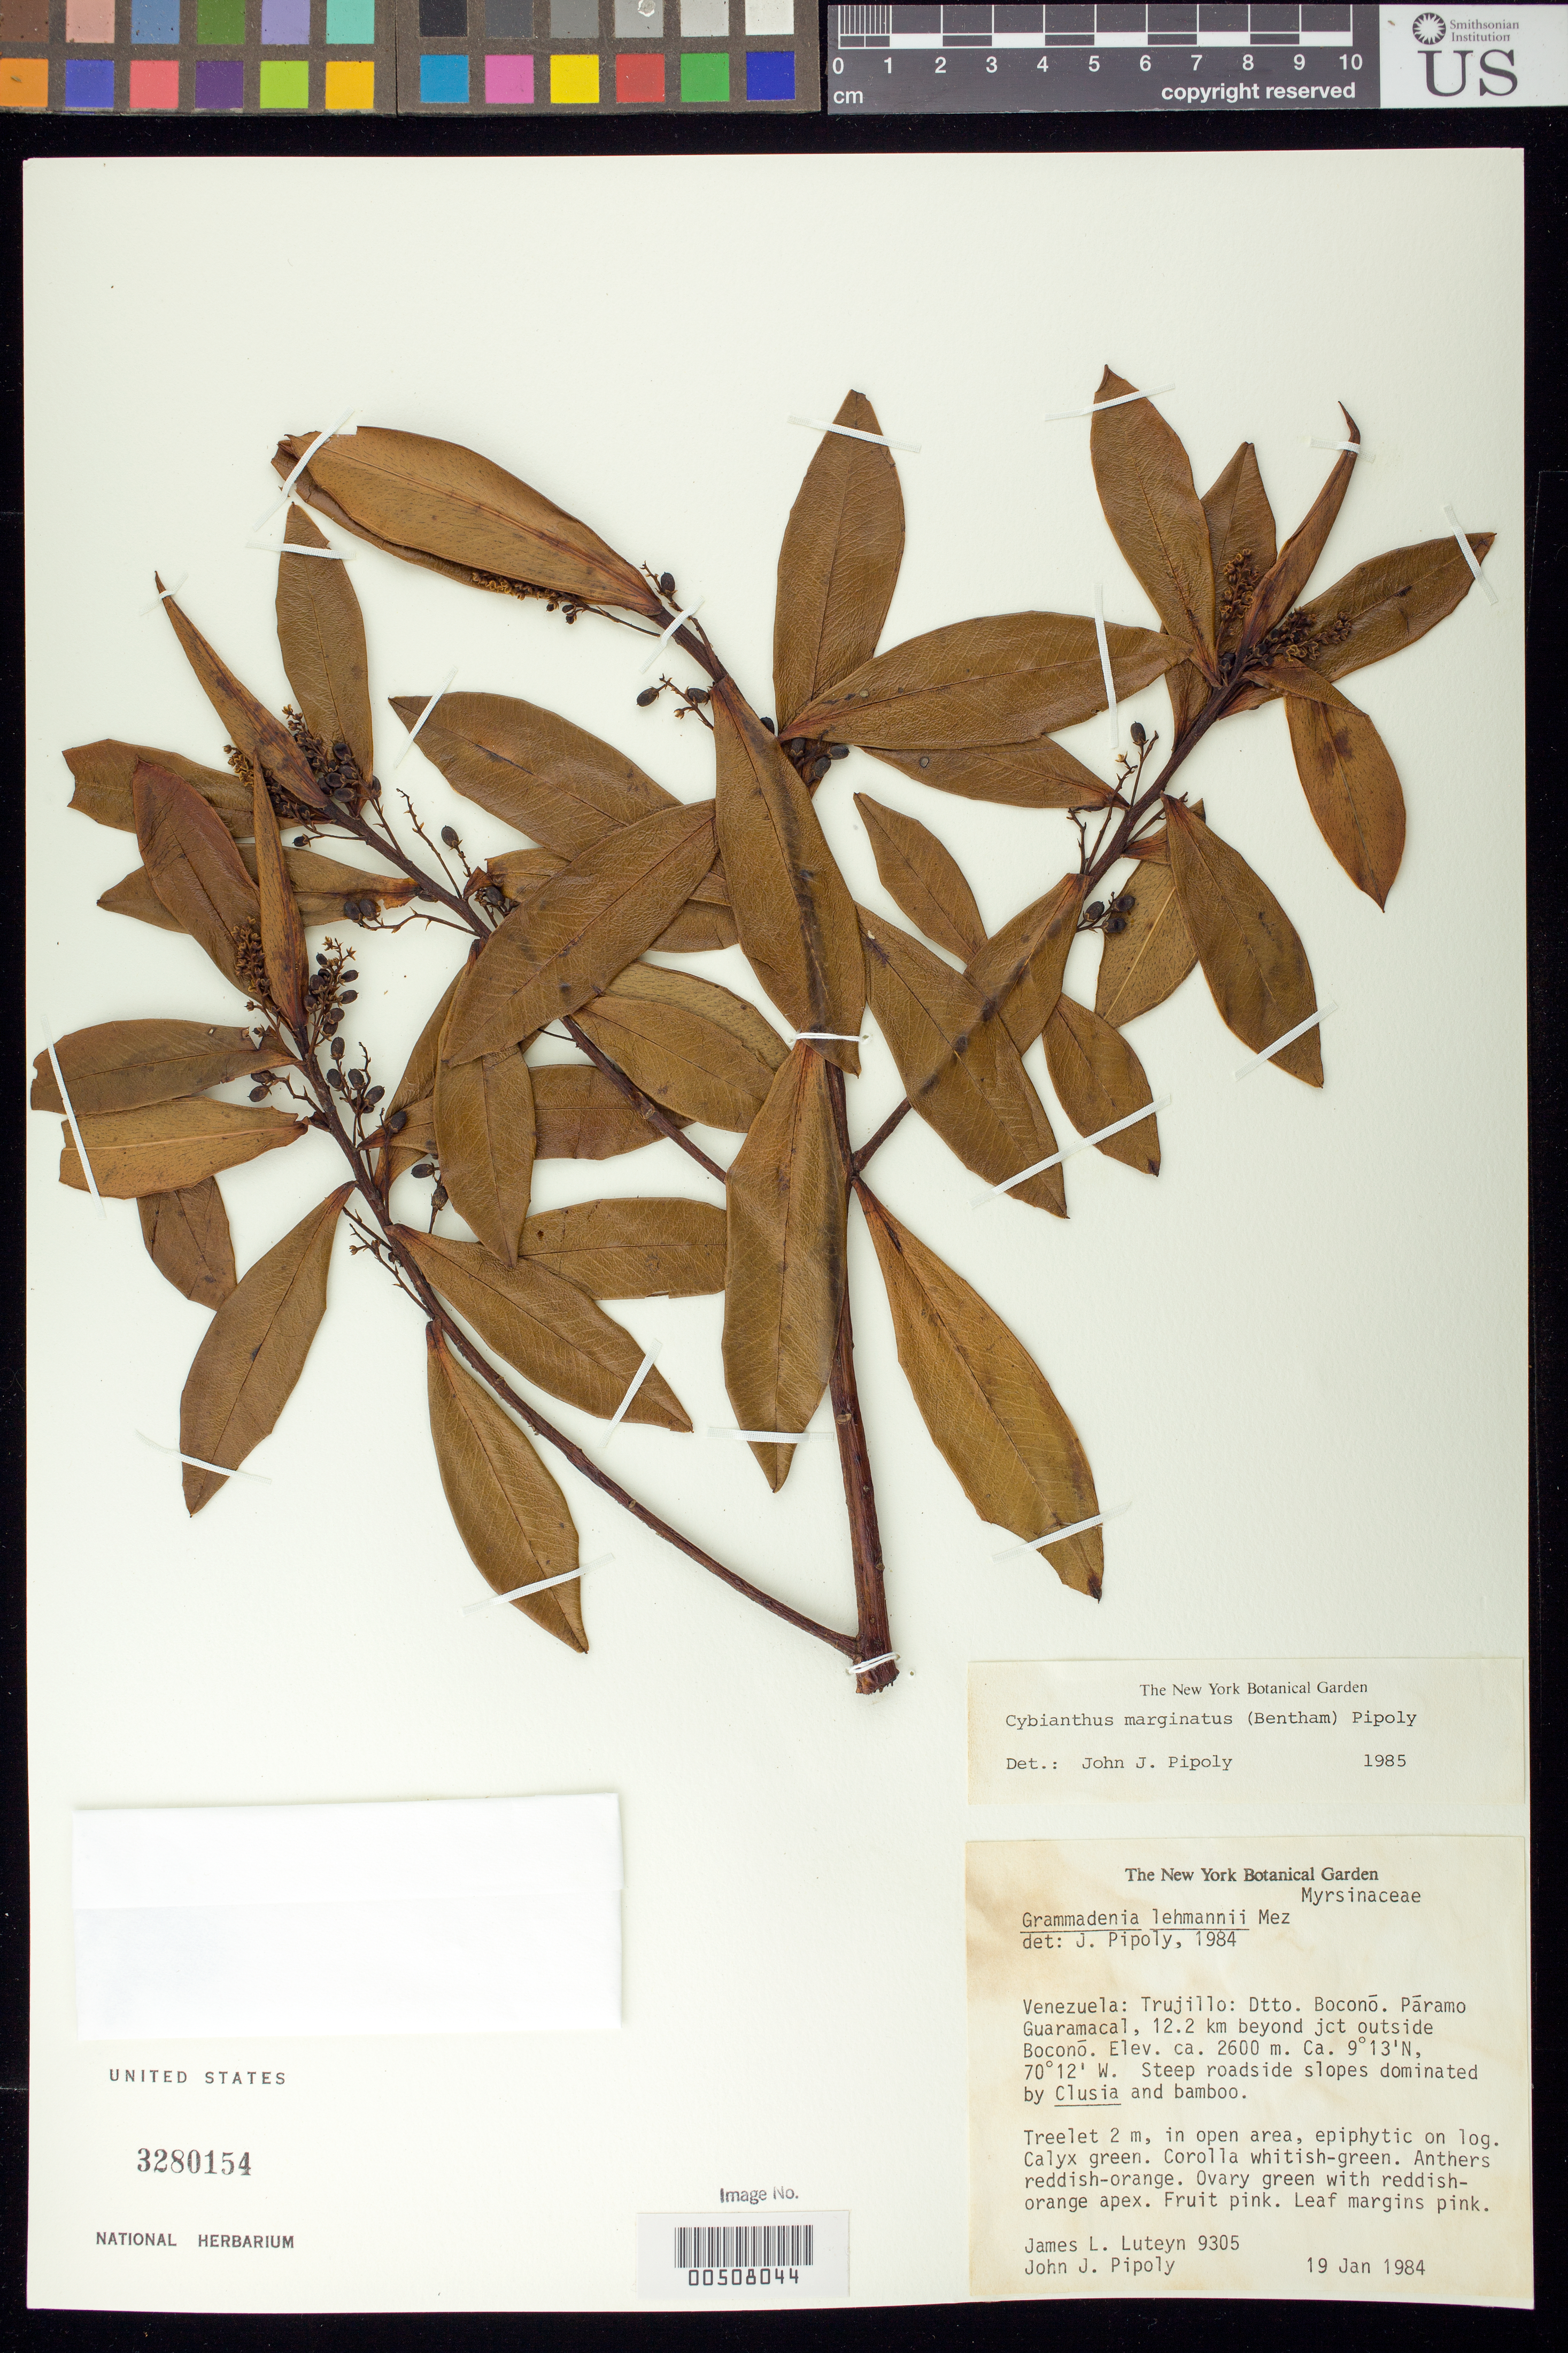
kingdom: Plantae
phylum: Tracheophyta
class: Magnoliopsida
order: Ericales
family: Primulaceae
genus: Cybianthus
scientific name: Cybianthus marginatus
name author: (Benth.) Pipoly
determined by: Pipoly, J. J., III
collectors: J. L. Luteyn & J. J. Pipoly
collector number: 9305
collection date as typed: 19 Jan 1984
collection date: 1984-01-19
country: Venezuela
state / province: Trujillo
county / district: Boconó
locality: Páramo de Guaramacal, 12.2 km beyond jct outside of Boconó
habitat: Steep roadside slopes dominated by Clusia and bamboo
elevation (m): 2600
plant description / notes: NY, US, VEN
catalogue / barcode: US 3280154